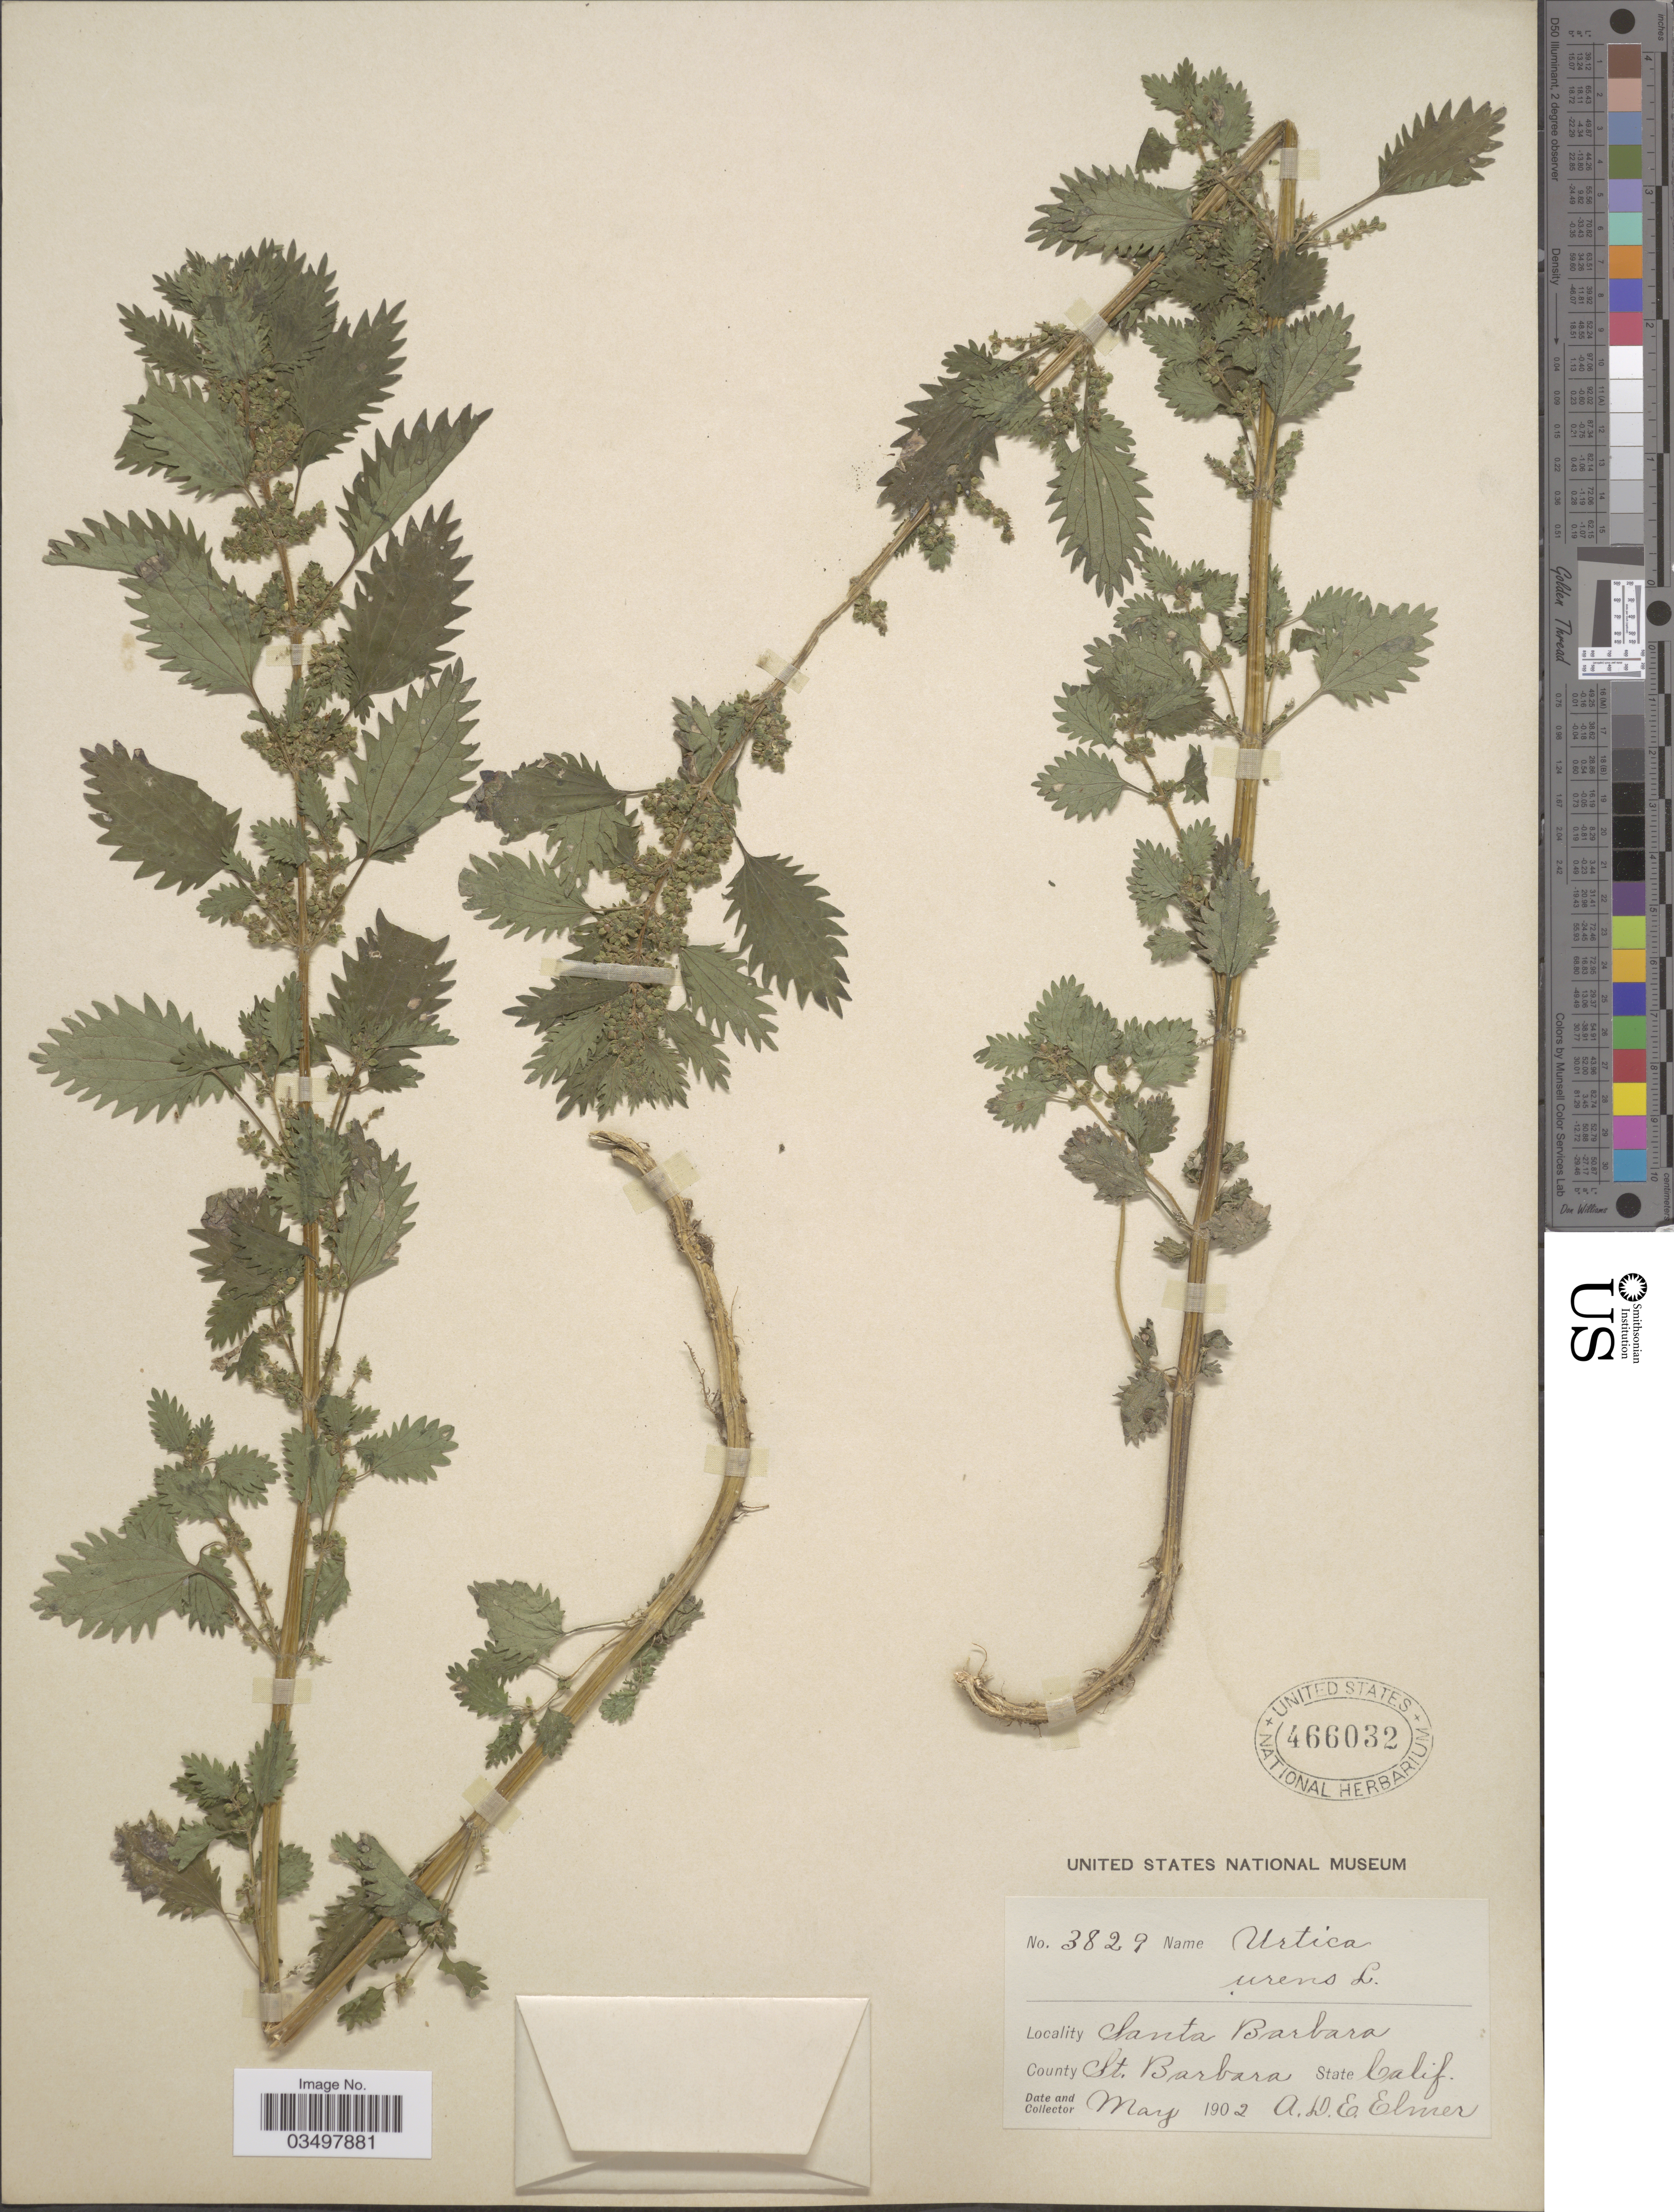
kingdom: Plantae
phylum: Tracheophyta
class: Magnoliopsida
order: Rosales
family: Urticaceae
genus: Urtica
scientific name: Urtica urens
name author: L.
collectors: A. D. E. Elmer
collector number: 3829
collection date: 1902-05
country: United States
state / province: California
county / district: Santa Barbara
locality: Santa Barbara. St. Barbara. State Calif.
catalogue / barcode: US 466032